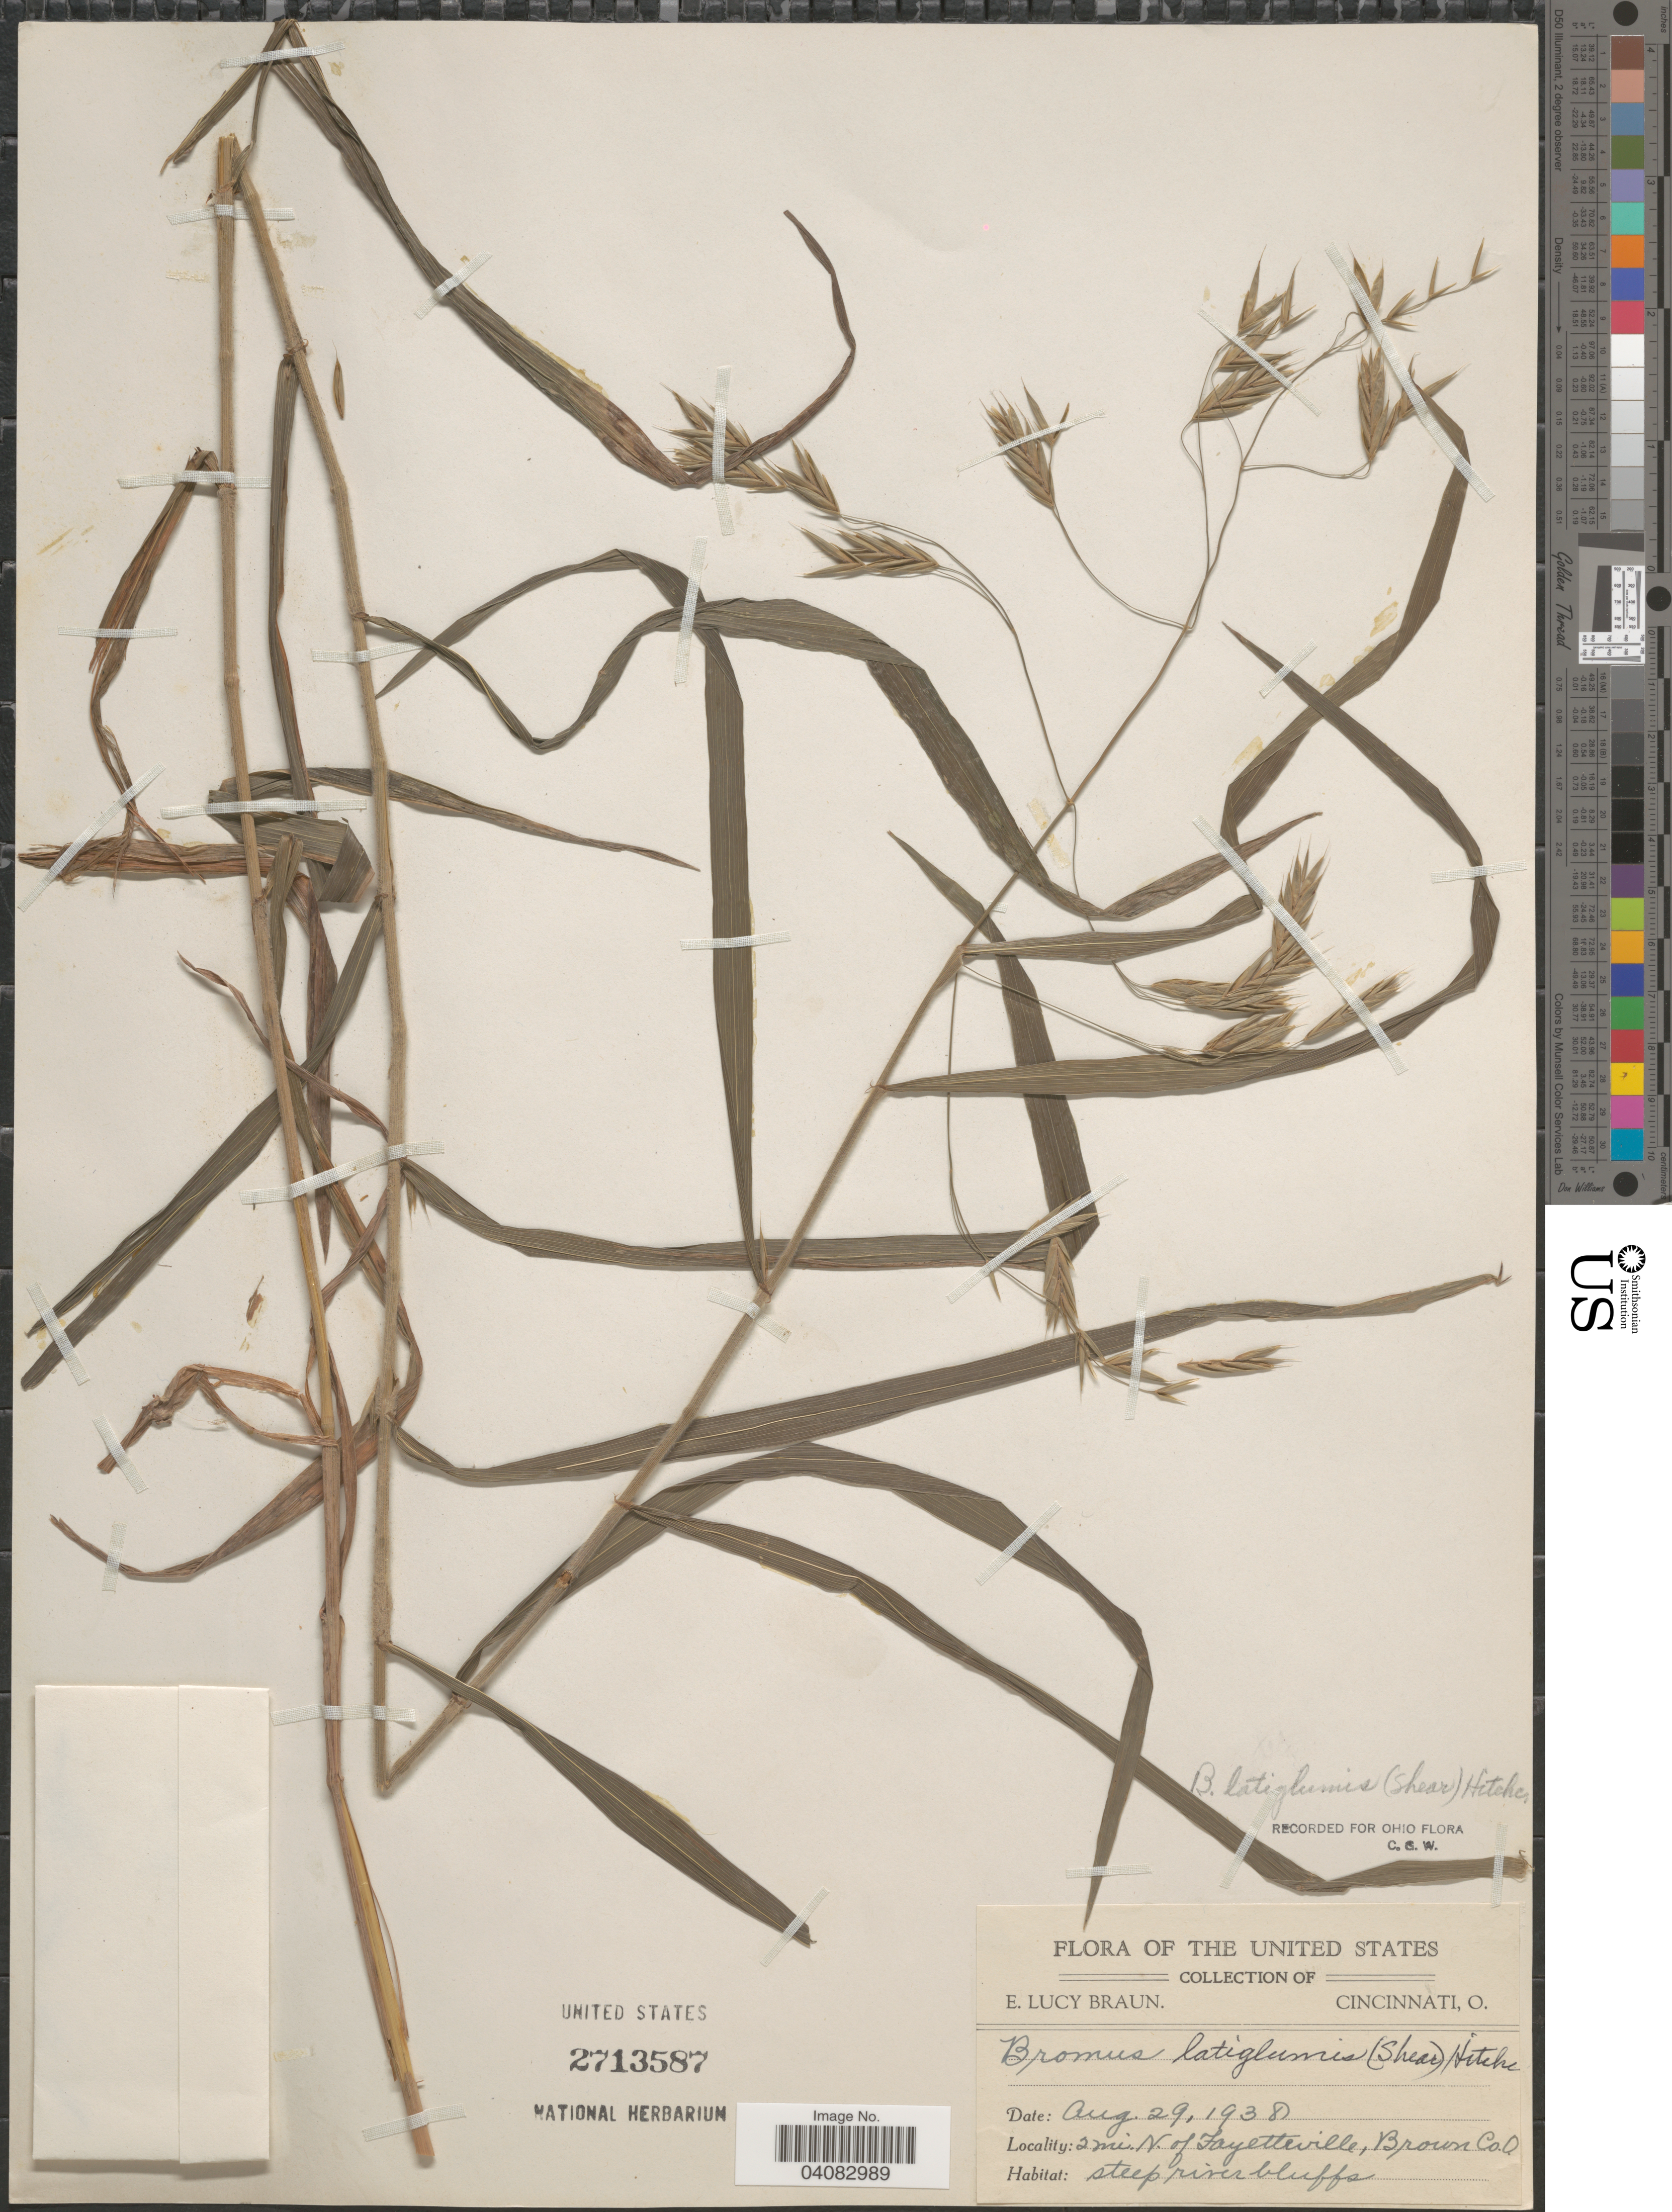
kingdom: Plantae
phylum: Tracheophyta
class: Liliopsida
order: Poales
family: Poaceae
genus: Bromus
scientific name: Bromus latiglumis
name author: (Scribn. ex Shear) Hitchc.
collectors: E. L. Braun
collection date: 1938-08-29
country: United States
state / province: Ohio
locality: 2 mi. N. of Fayetteville, Brown Co.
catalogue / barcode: US 2713587